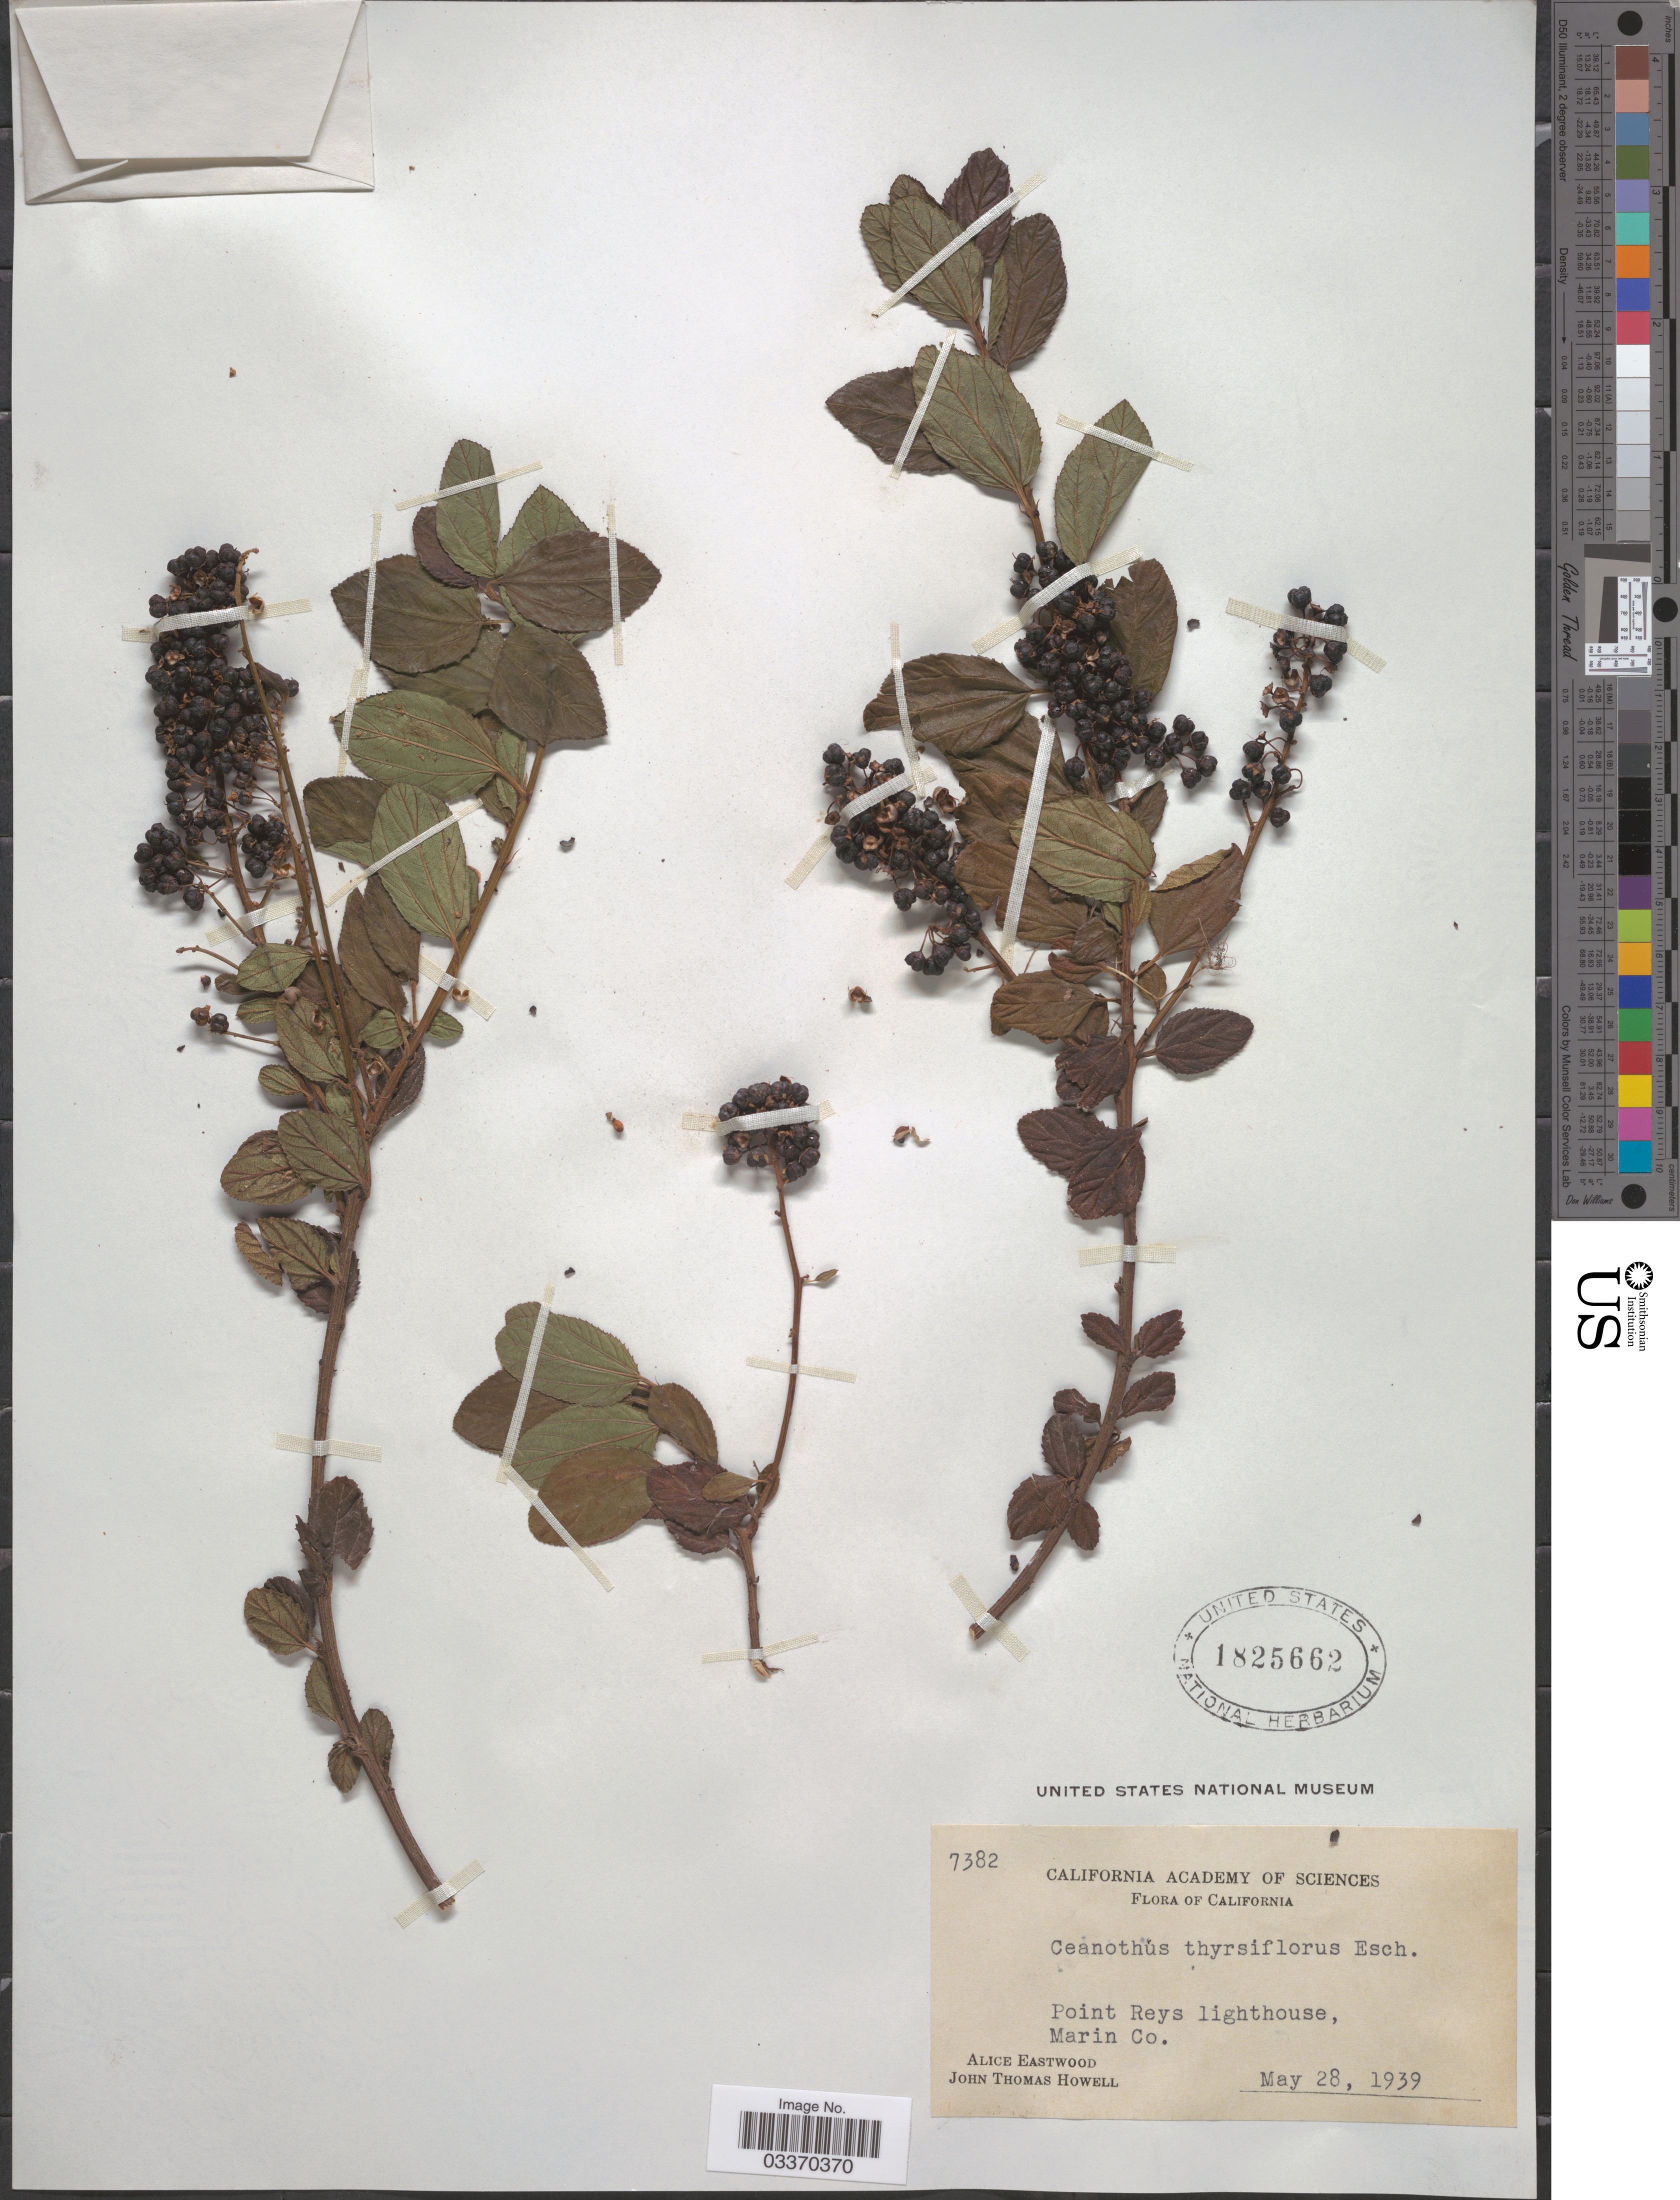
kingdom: Plantae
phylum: Tracheophyta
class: Magnoliopsida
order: Rosales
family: Rhamnaceae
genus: Ceanothus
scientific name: Ceanothus thyrsiflorus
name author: Eschsch.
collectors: A. Eastwood & J. T. Howell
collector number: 7382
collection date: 1939-05-28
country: United States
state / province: California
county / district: Marin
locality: Point Reys lighthouse, Marin Co.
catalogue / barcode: US 1825662